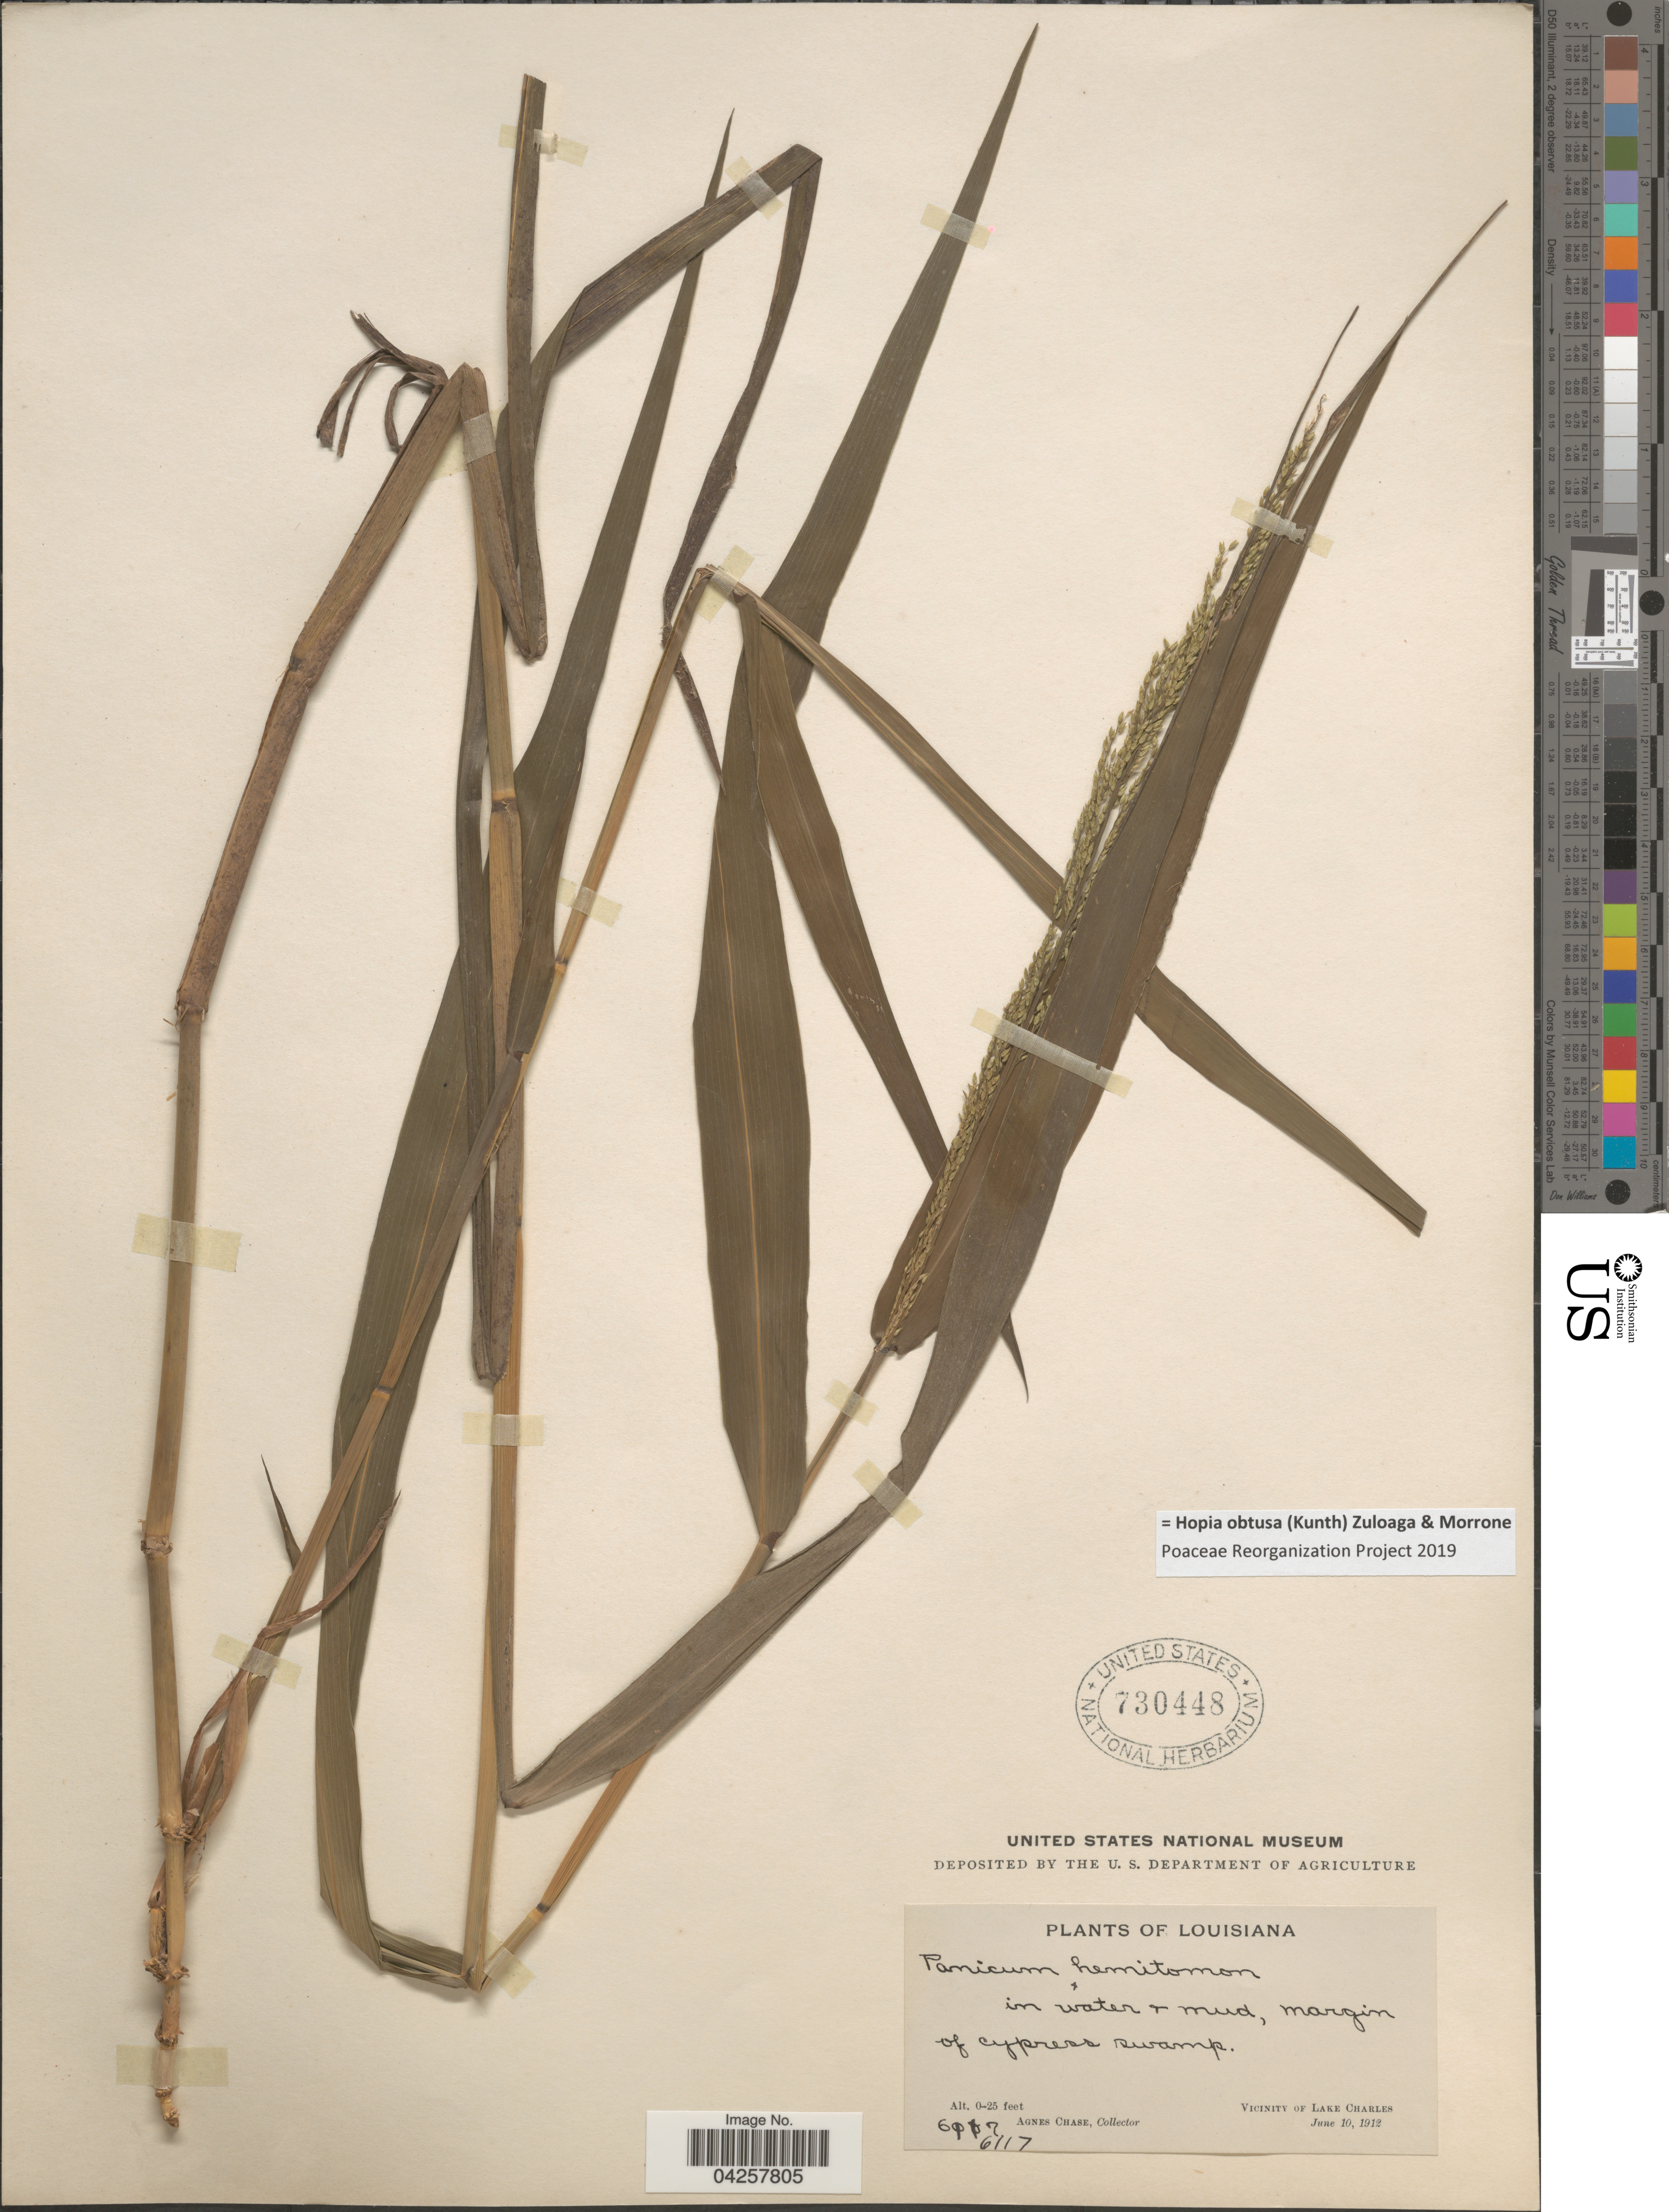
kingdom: Plantae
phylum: Tracheophyta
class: Liliopsida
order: Poales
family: Poaceae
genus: Hopia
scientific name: Hopia obtusa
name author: (Kunth) Zuloaga & Morrone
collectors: A. Chase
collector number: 6117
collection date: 1912-06-10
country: United States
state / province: Louisiana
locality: Vicinity of Lake Charles.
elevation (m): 0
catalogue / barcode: US 730448